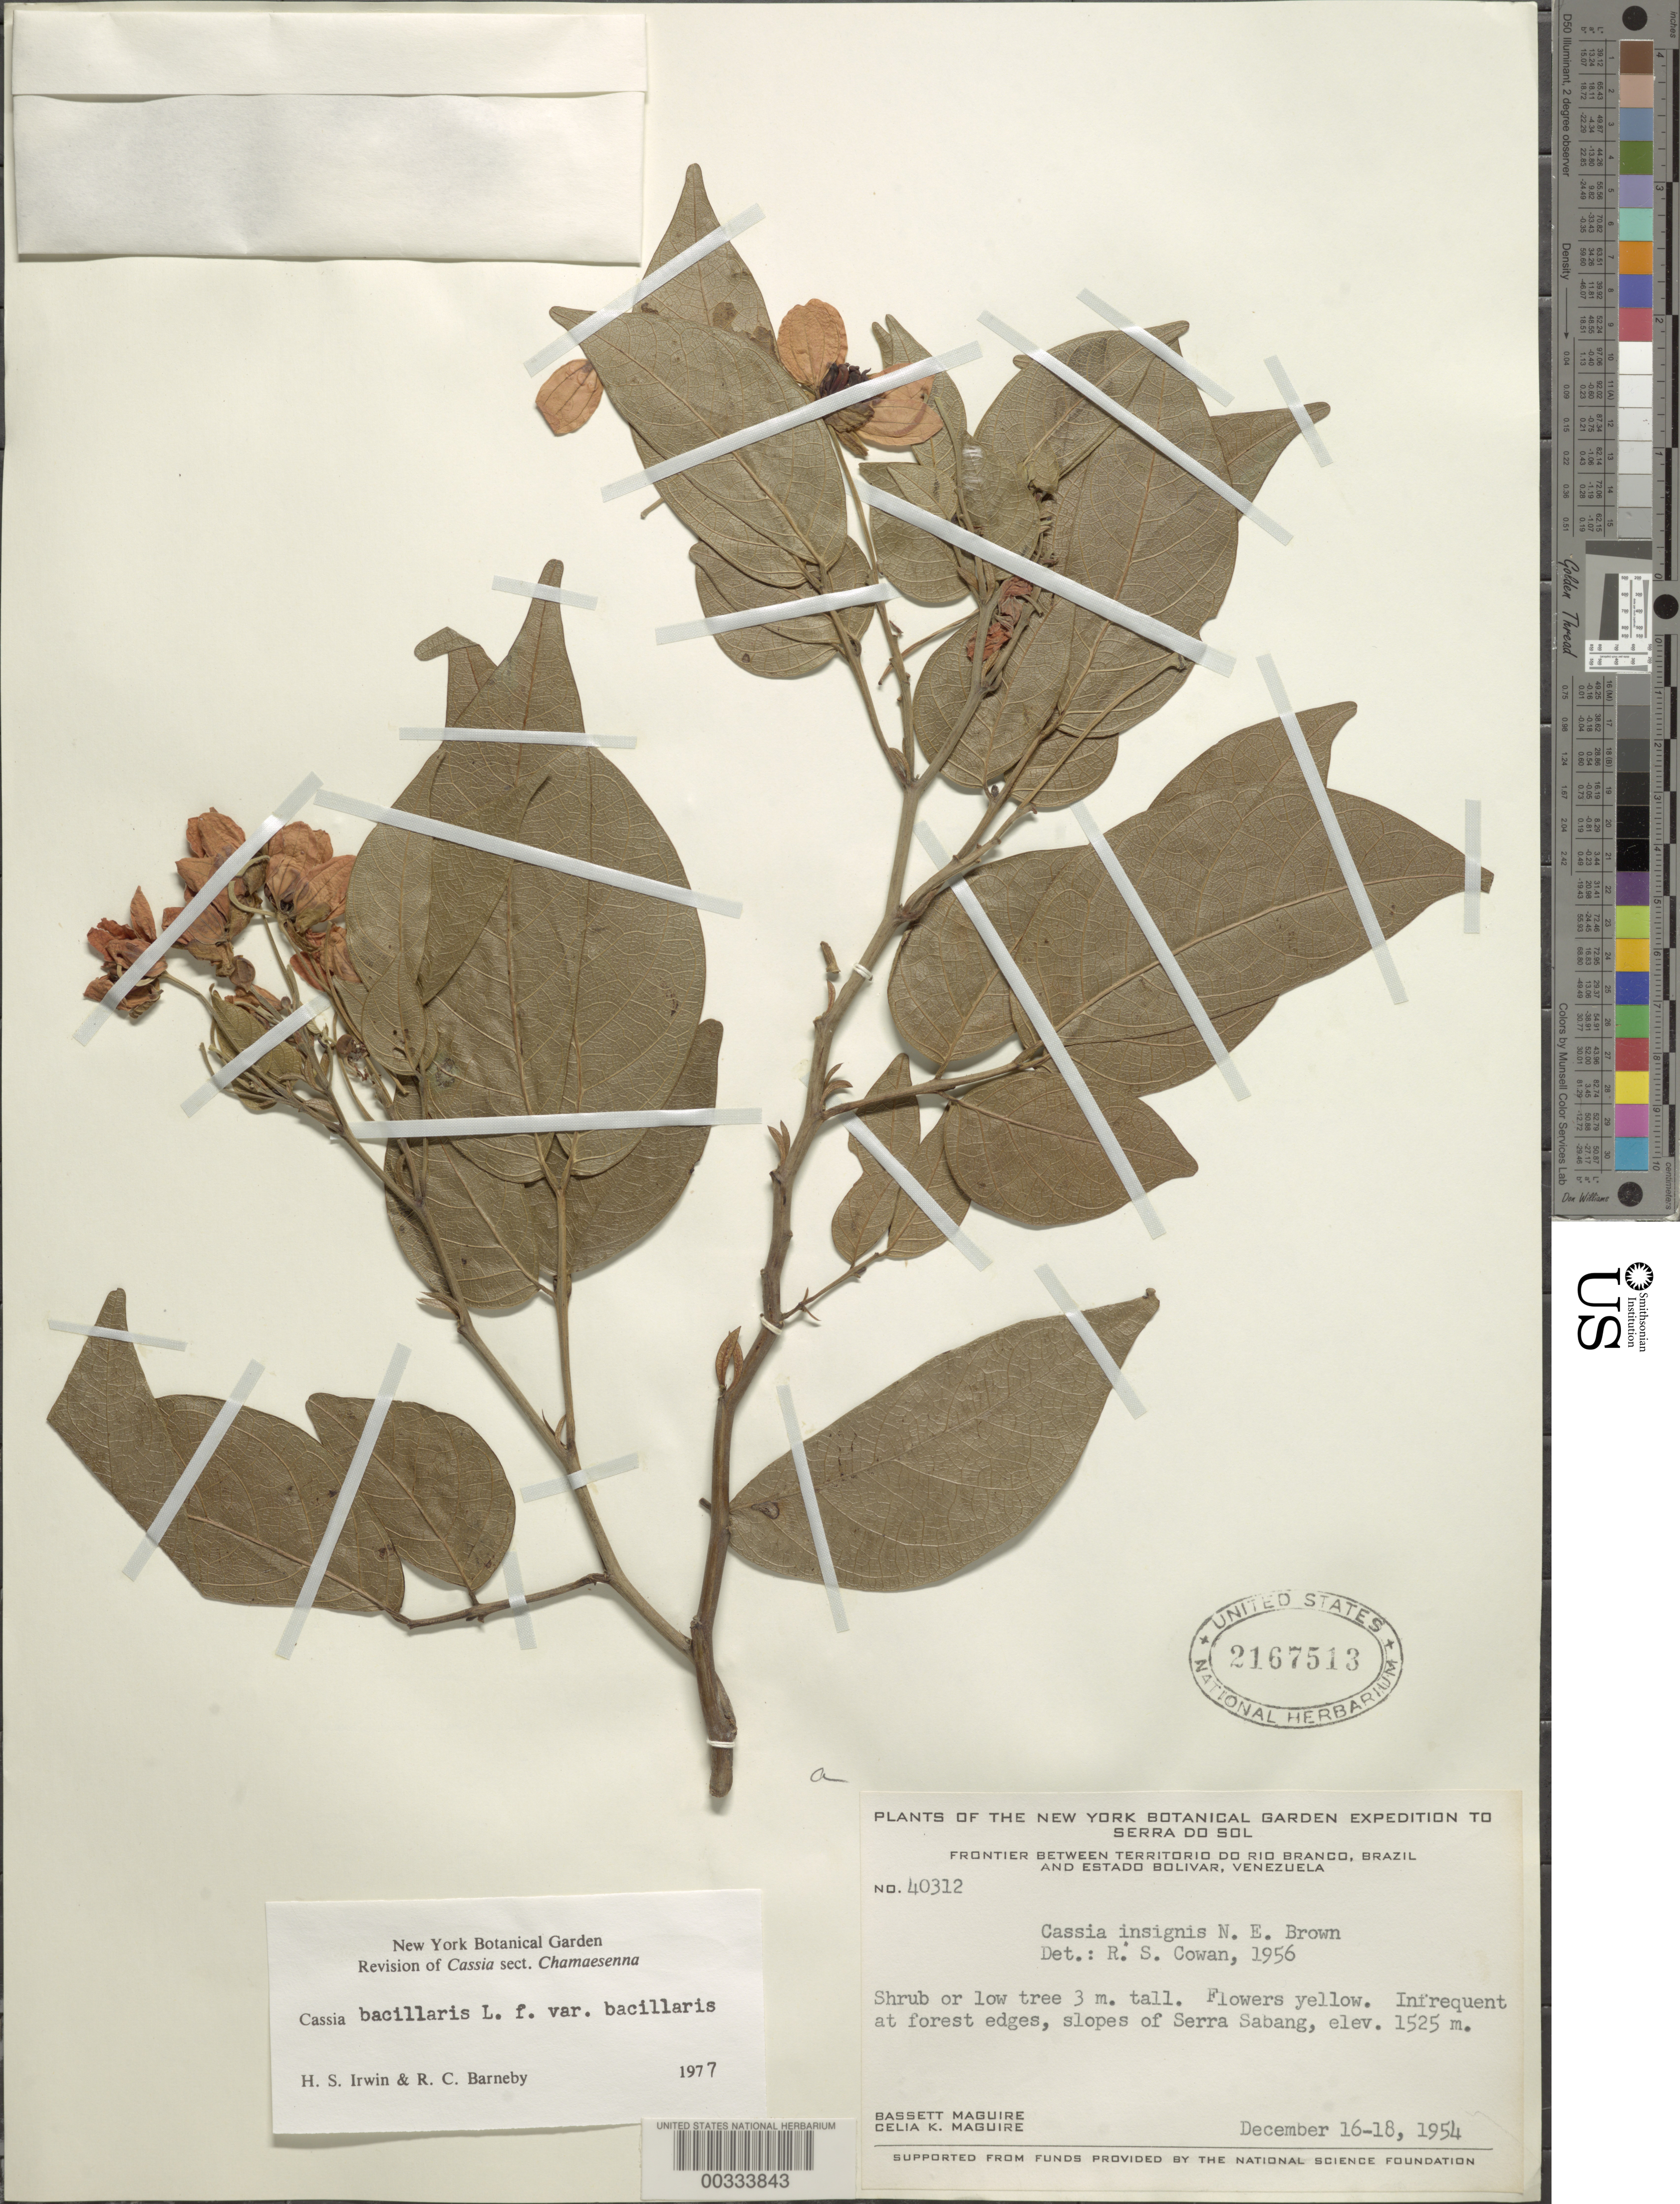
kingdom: Plantae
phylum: Tracheophyta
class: Magnoliopsida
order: Fabales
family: Fabaceae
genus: Senna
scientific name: Senna bacillaris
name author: (L. f.) H.S. Irwin & Barneby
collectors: B. Maguire & C. K. Maguire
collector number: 40312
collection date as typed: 16 Dec 1954 to 18 Dec 1954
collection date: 1954-12-16/1954-12-18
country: Venezuela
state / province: Bolivar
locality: Serra sabang; frontier between territorio do rio branco, brazil and estado bolivar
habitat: Forest edges; slopes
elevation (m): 1525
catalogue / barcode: US 2167513